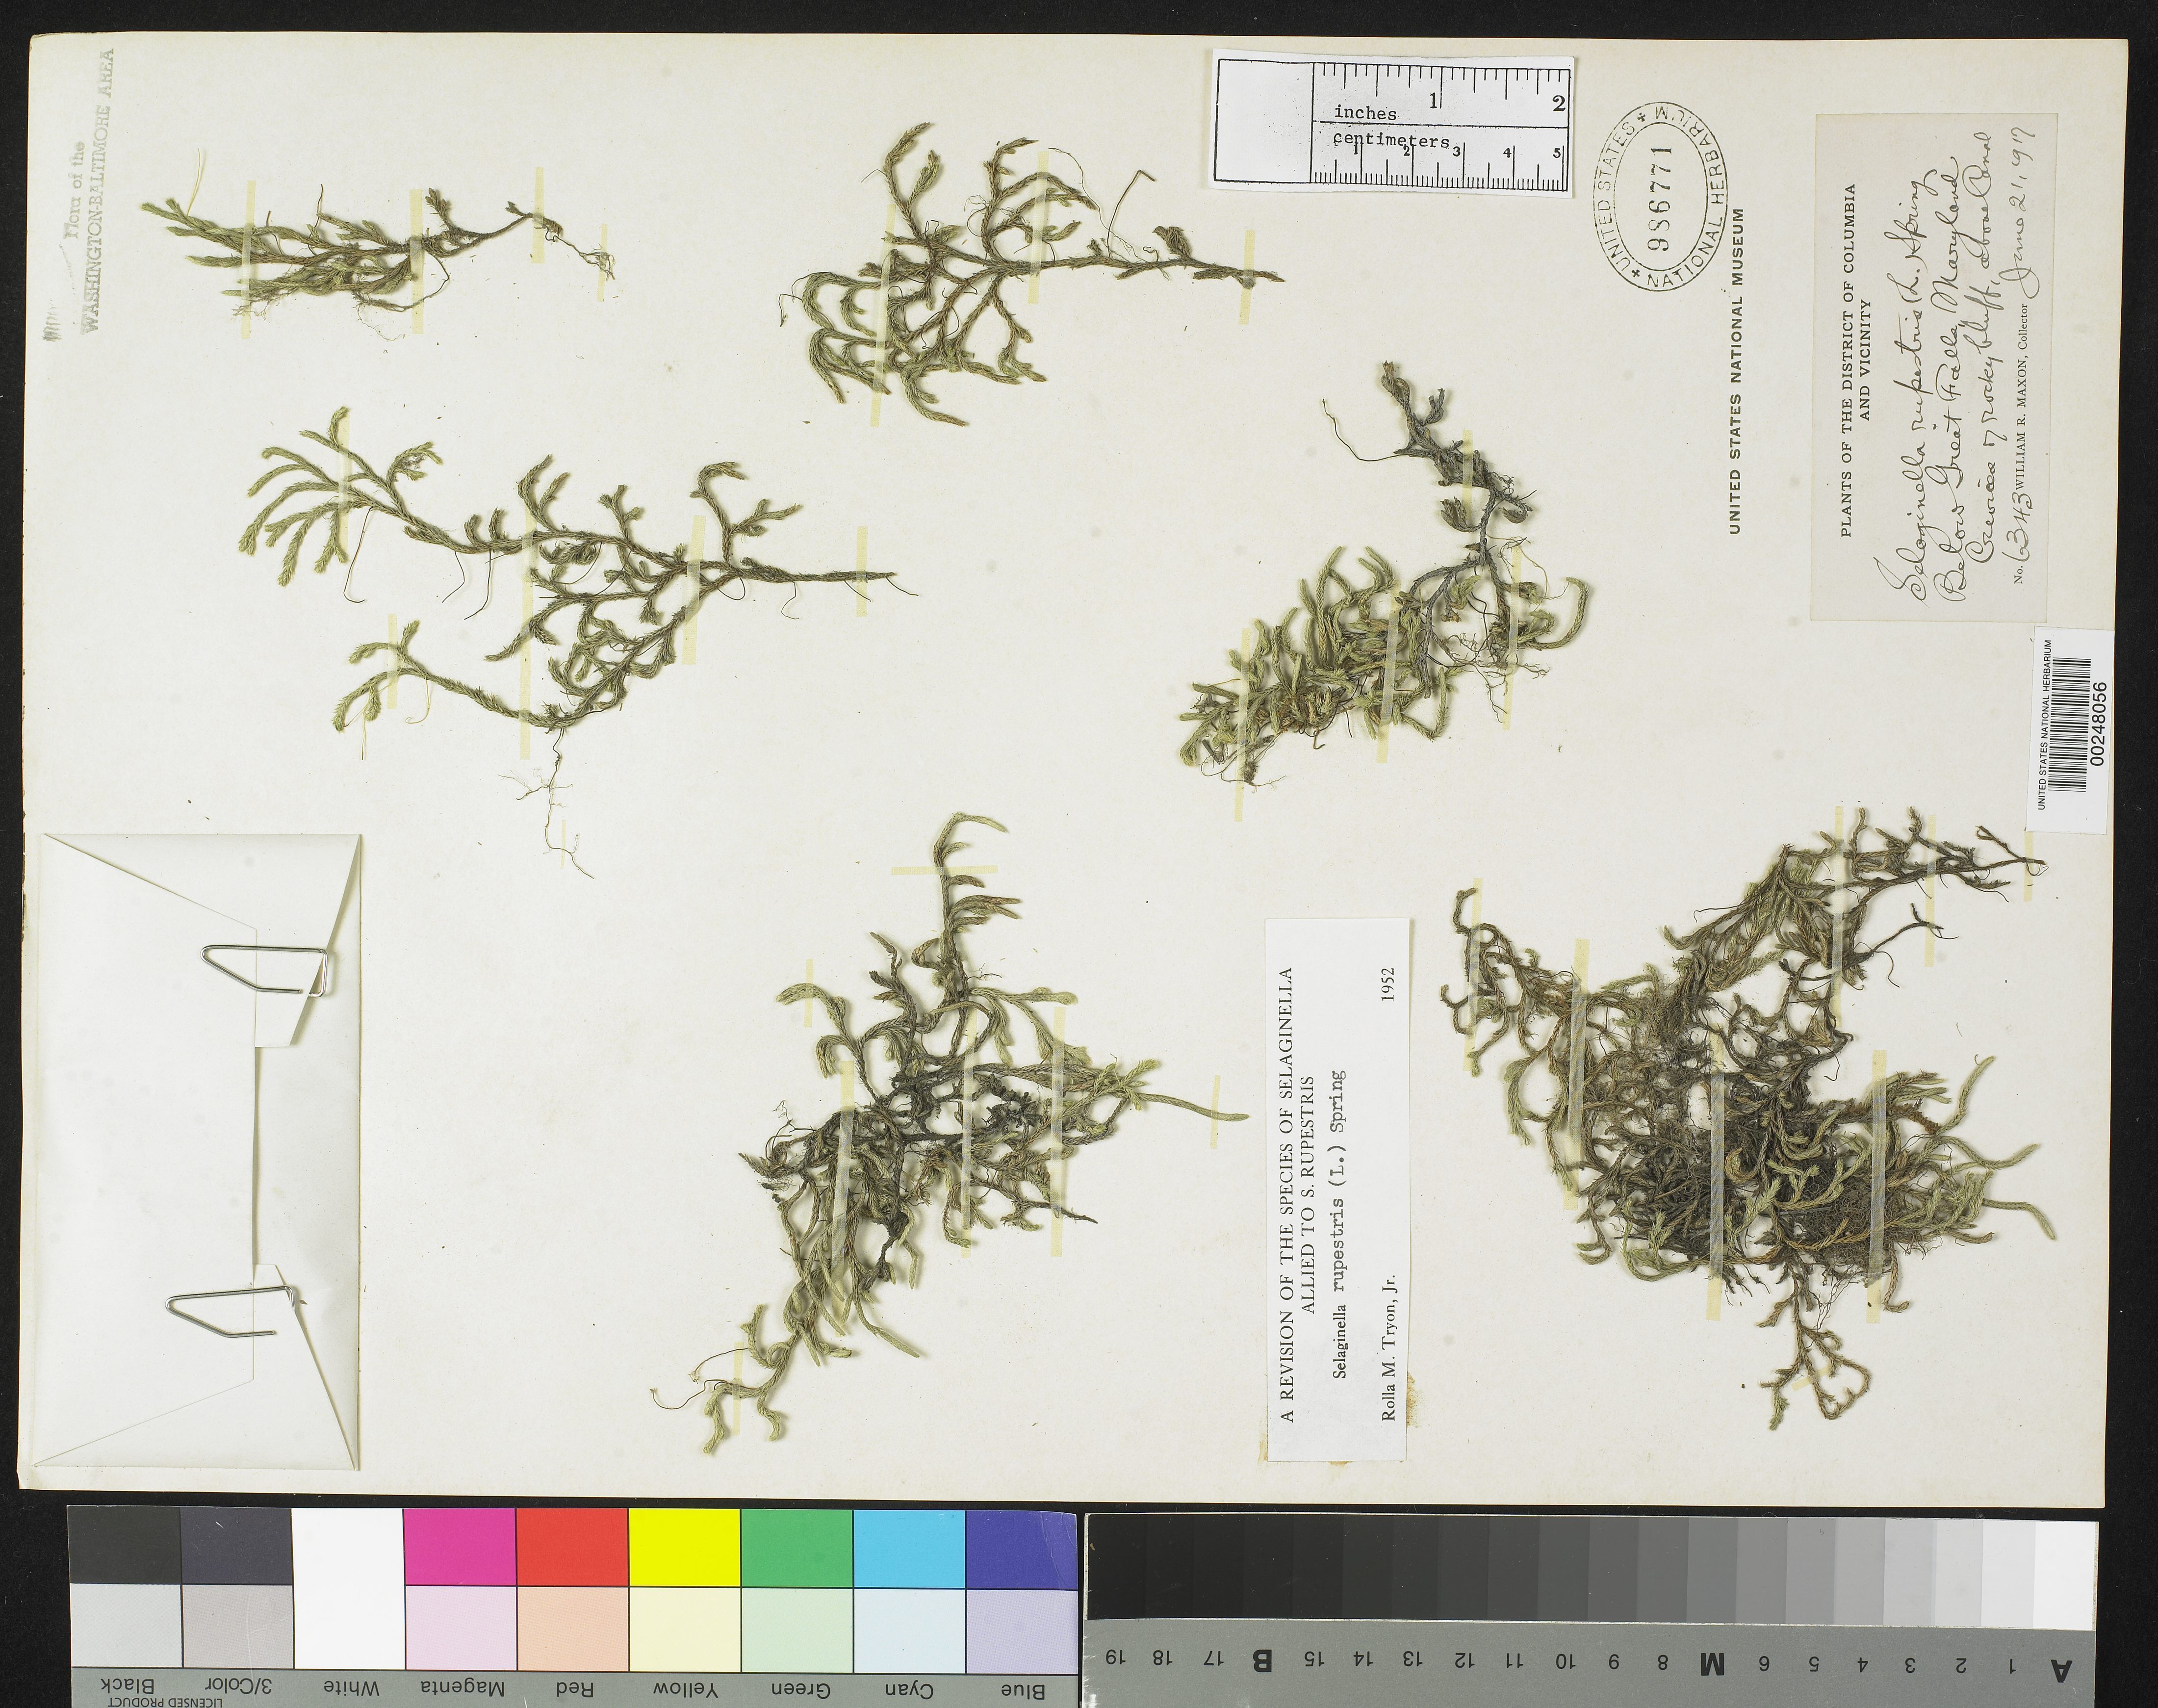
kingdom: Plantae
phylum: Tracheophyta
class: Lycopodiopsida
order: Selaginellales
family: Selaginellaceae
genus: Selaginella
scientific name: Selaginella rupestris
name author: (L.) Spring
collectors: W. R. Maxon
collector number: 6343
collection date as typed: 21 Jun 1917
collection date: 1917-06-21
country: United States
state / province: Maryland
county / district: Montgomery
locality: Below Great Falls, above Canal C. & O. Canal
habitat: Crevices of rocky bluff, above canal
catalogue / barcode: US 986771